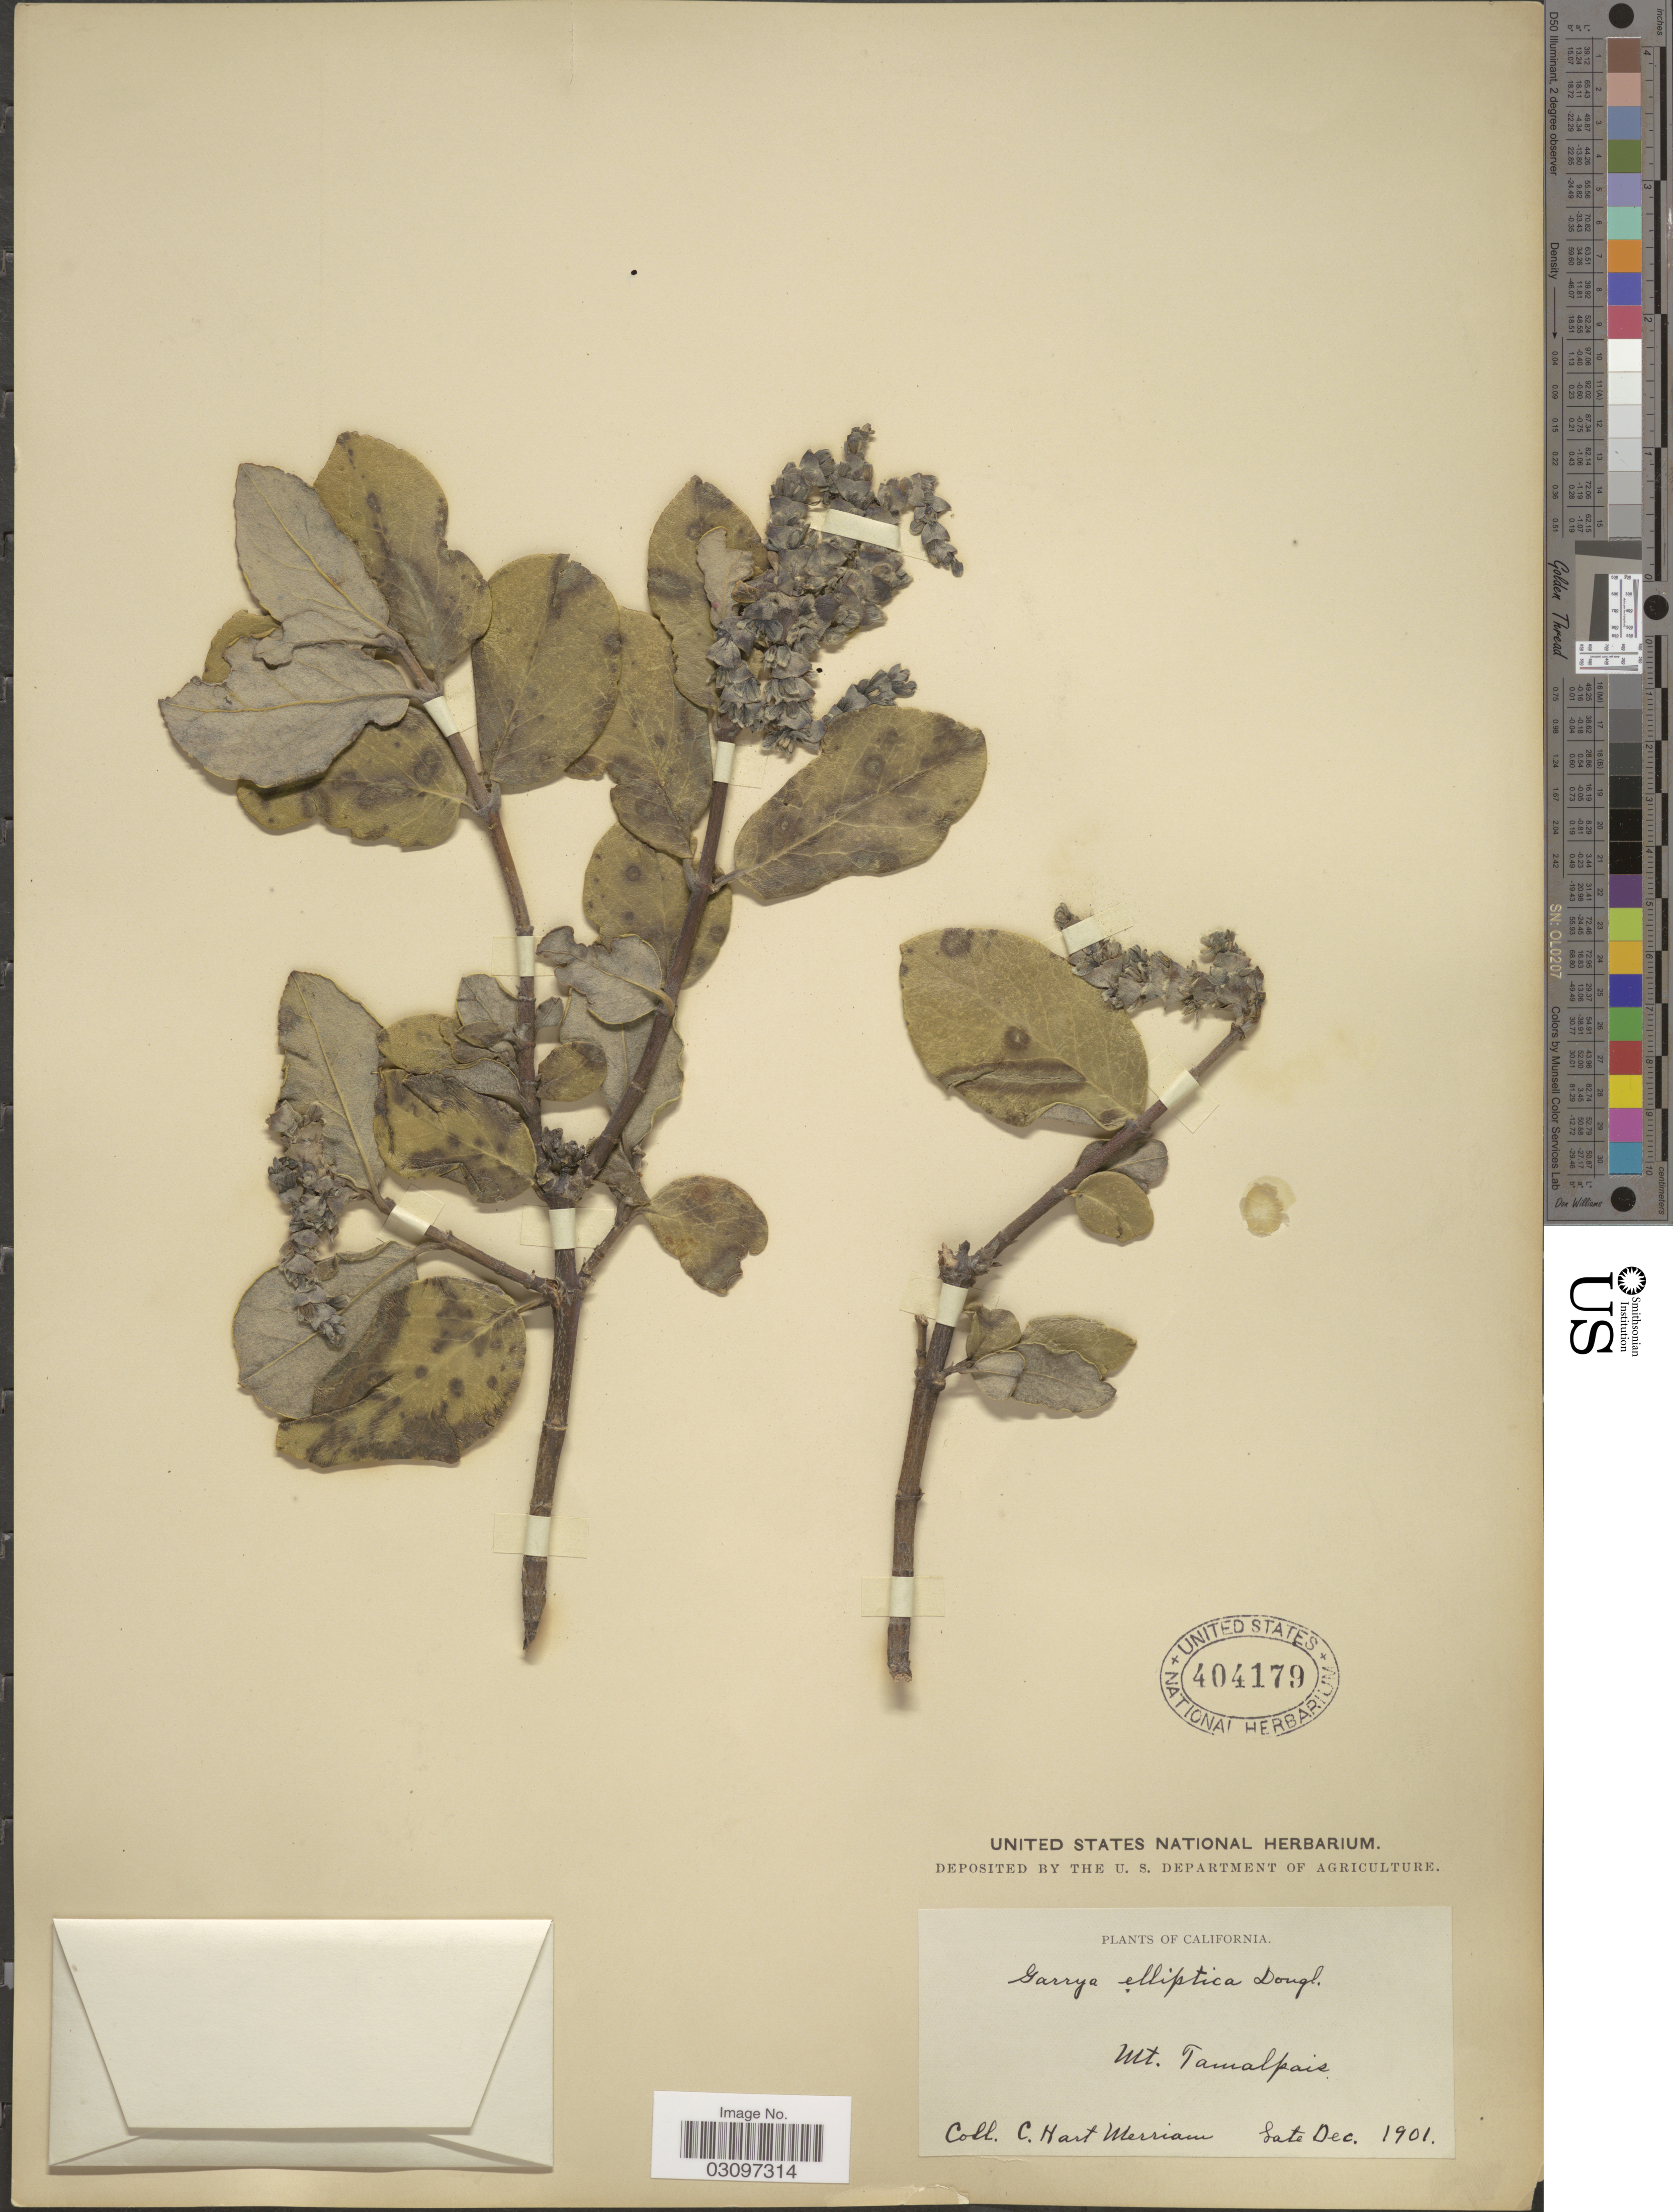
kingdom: Plantae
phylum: Tracheophyta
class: Magnoliopsida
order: Garryales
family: Garryaceae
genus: Garrya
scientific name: Garrya elliptica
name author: Douglas ex Lindl.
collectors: C. Merriam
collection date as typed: Late Dec. 1901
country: United States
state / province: California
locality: Mt. Tamalpais.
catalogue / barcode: US 404179